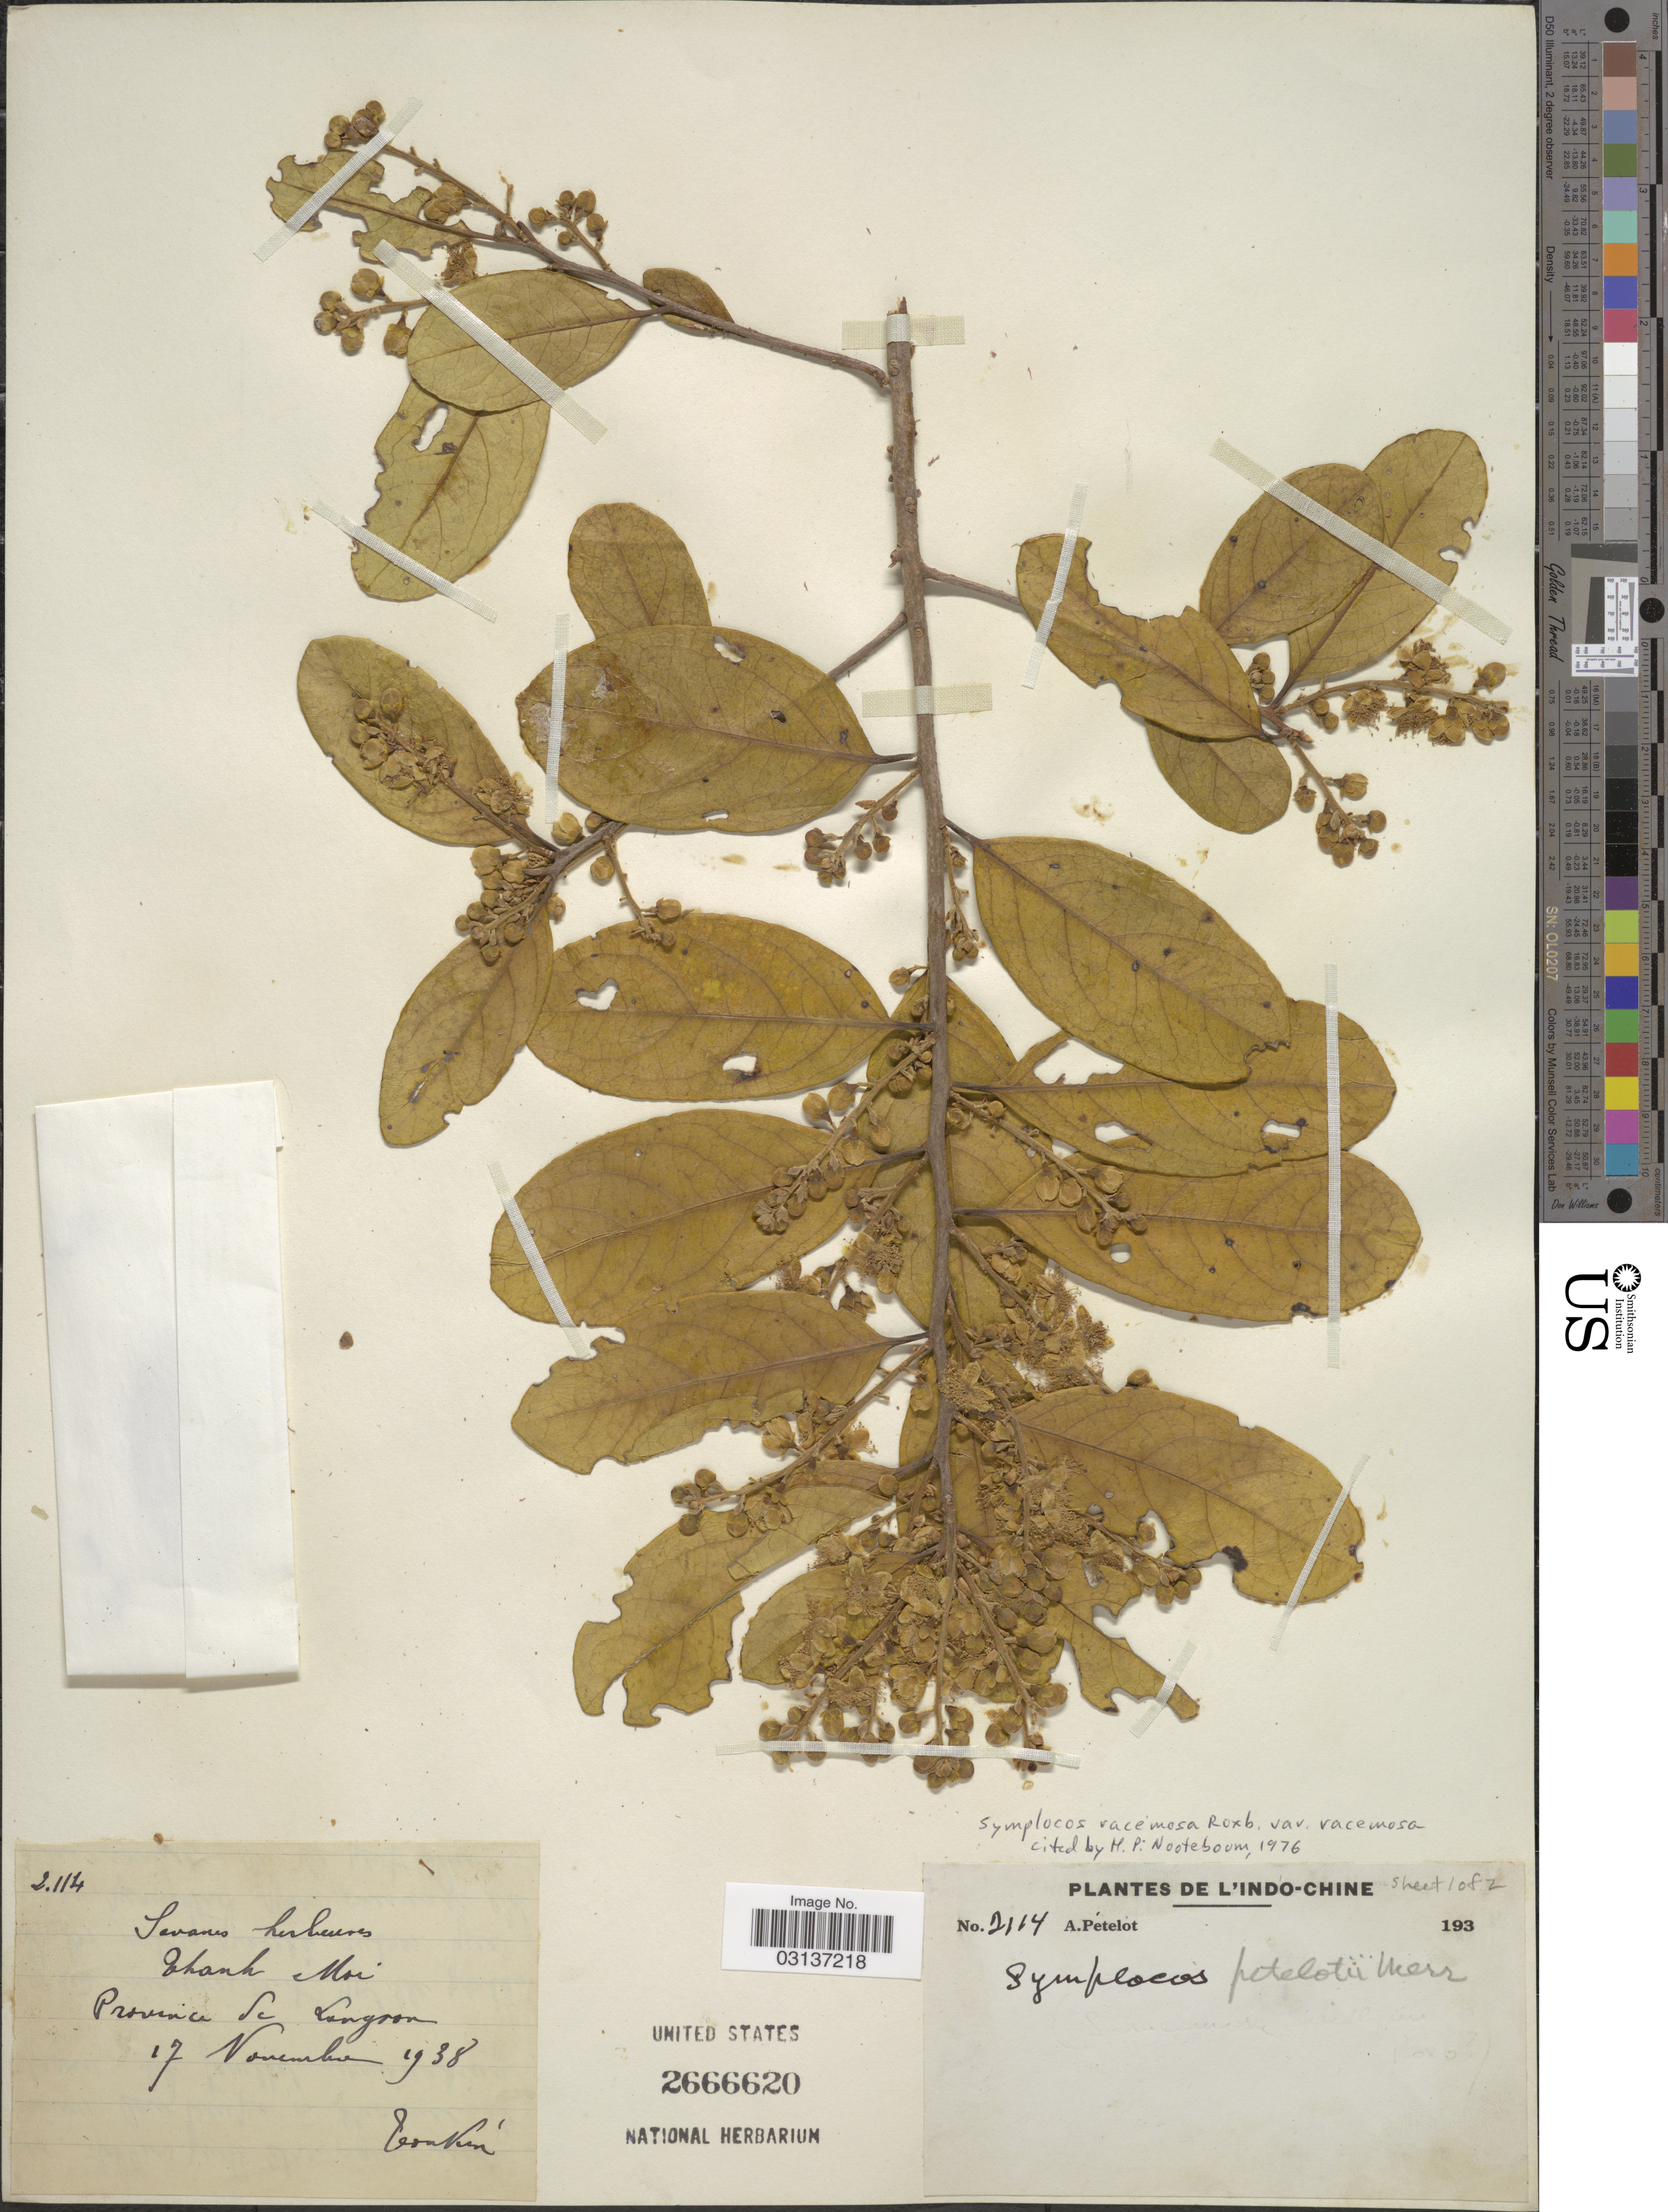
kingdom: Plantae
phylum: Tracheophyta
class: Magnoliopsida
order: Ericales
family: Symplocaceae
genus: Symplocos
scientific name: Symplocos racemosa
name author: Roxb.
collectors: A. Petelot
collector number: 2114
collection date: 1938-11-17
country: Vietnam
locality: Indo-Chine. Thanh Moi. Province de Langson.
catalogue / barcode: US 2666620